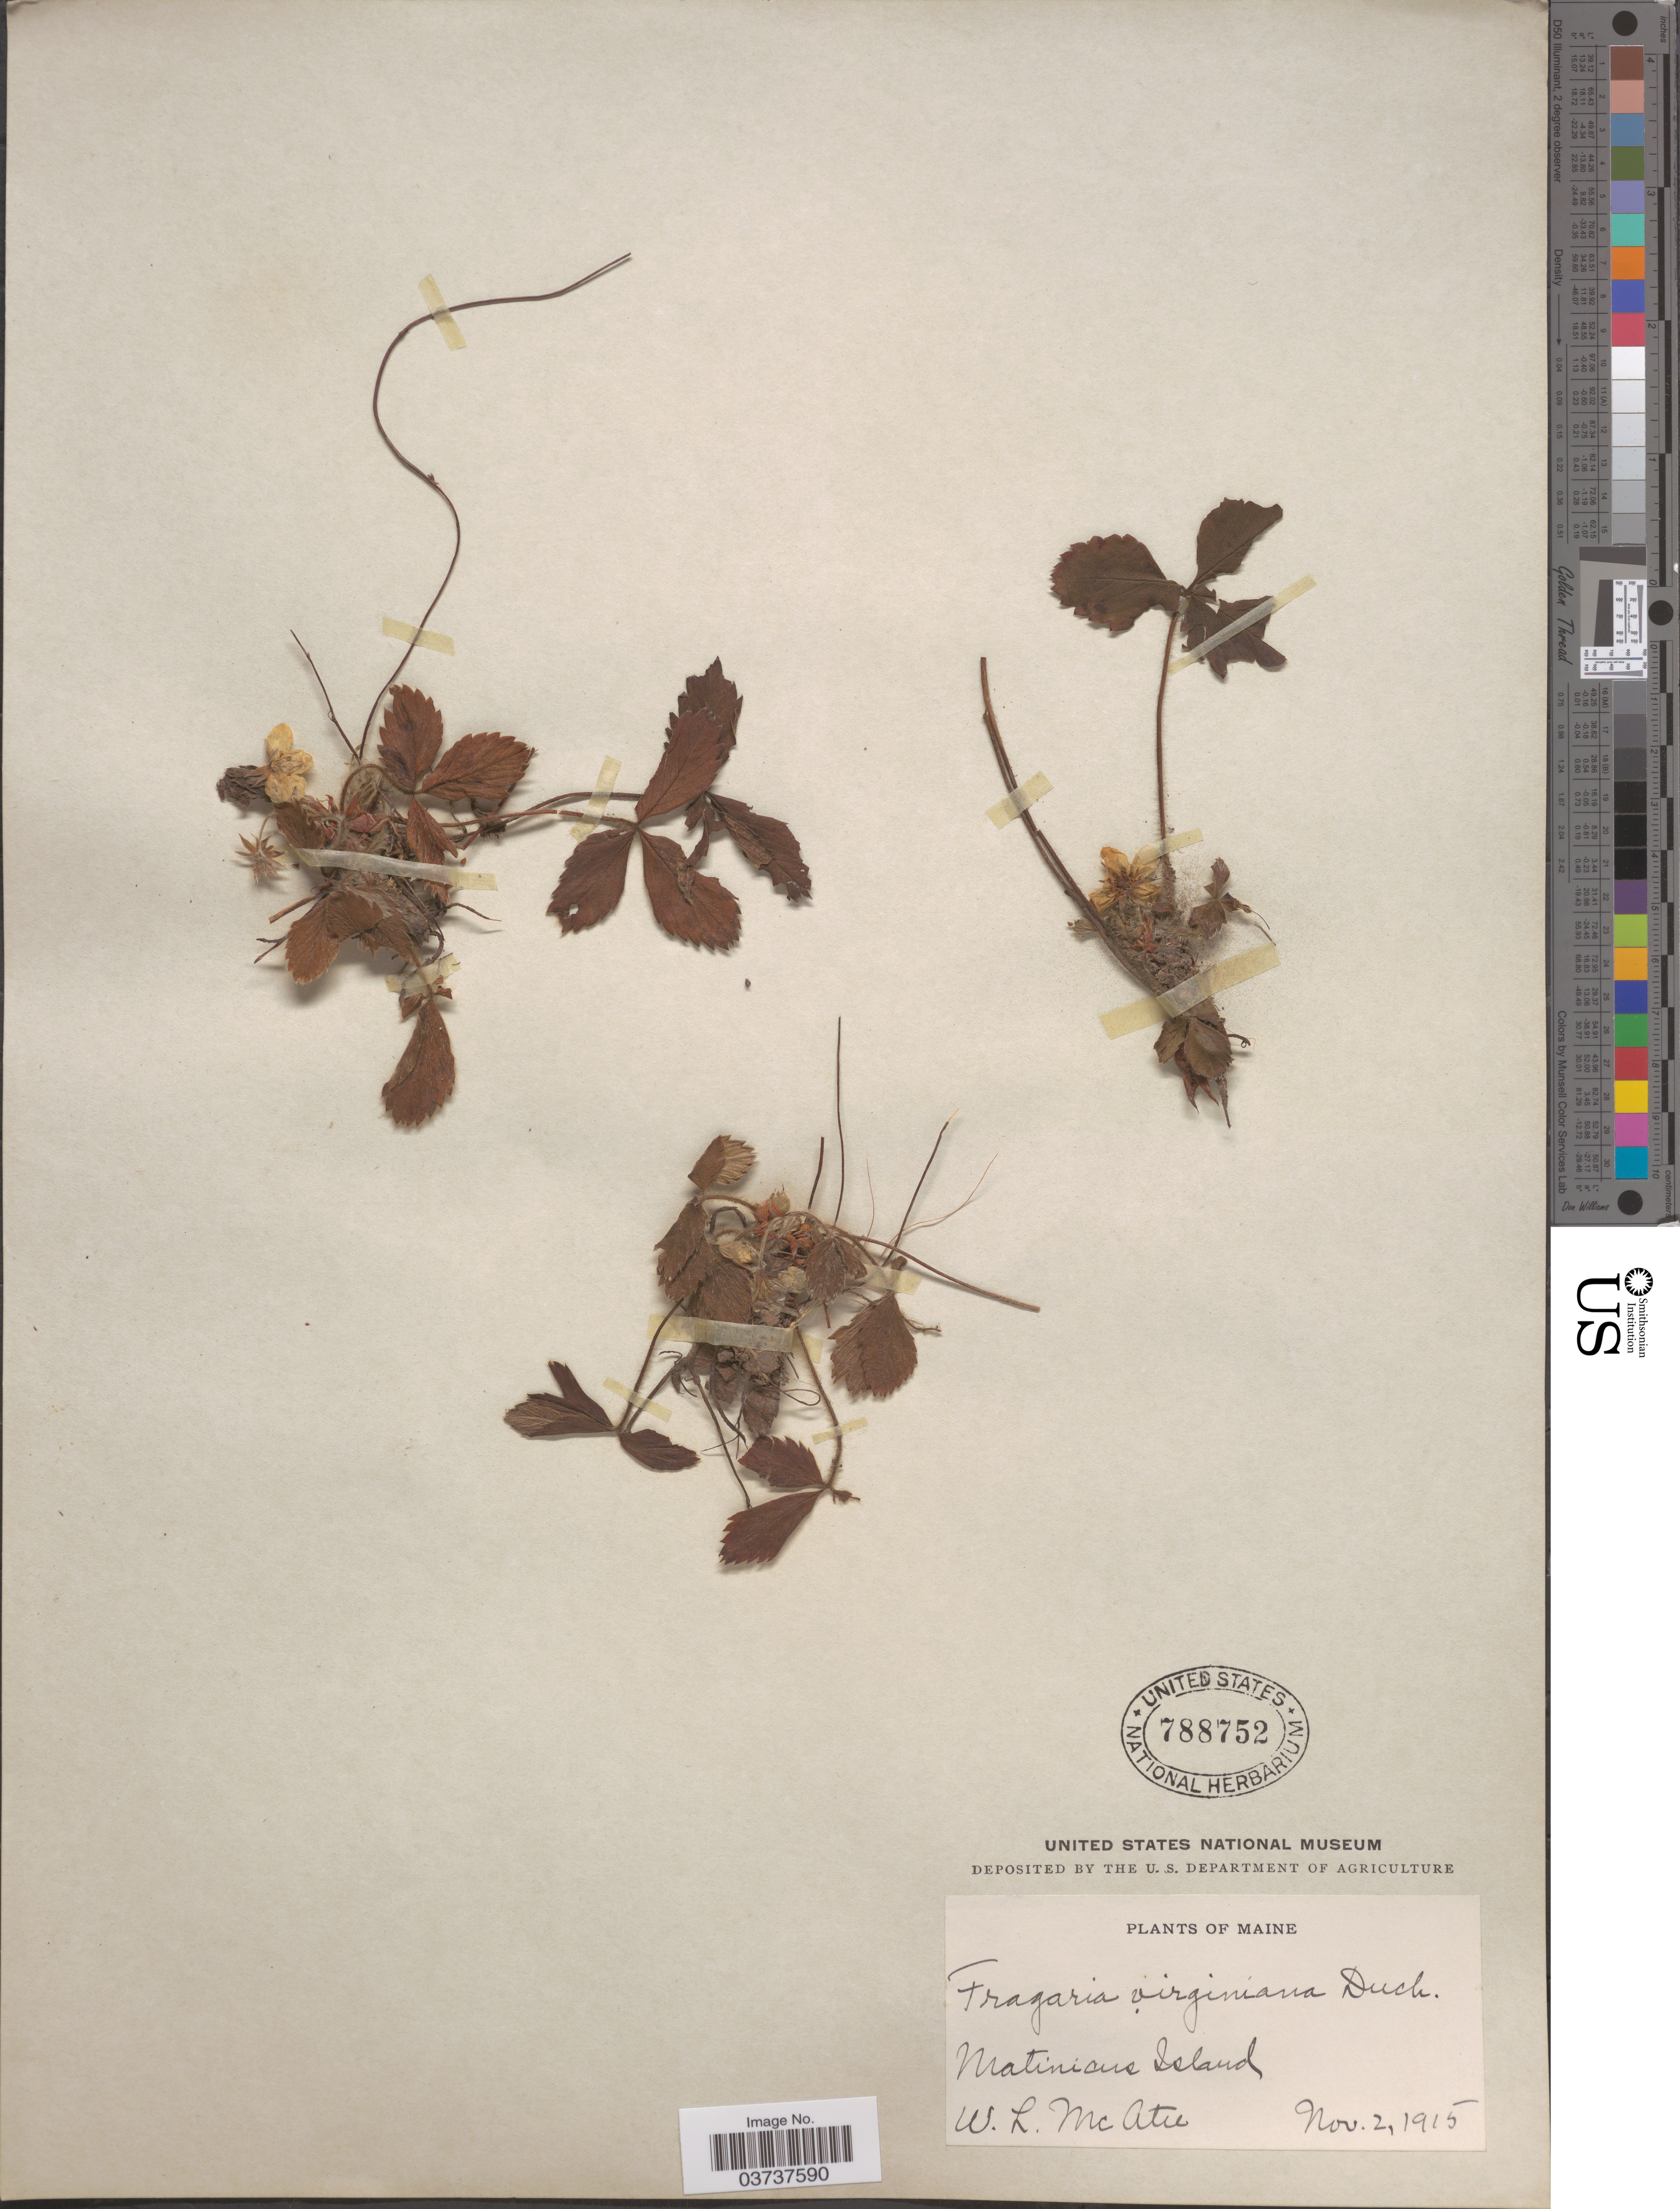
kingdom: Plantae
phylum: Tracheophyta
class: Magnoliopsida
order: Rosales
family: Rosaceae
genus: Fragaria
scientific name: Fragaria virginiana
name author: Mill.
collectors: W. McAtee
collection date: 1915-11-02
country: United States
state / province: Maine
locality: Matinicus Island.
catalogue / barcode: US 788752